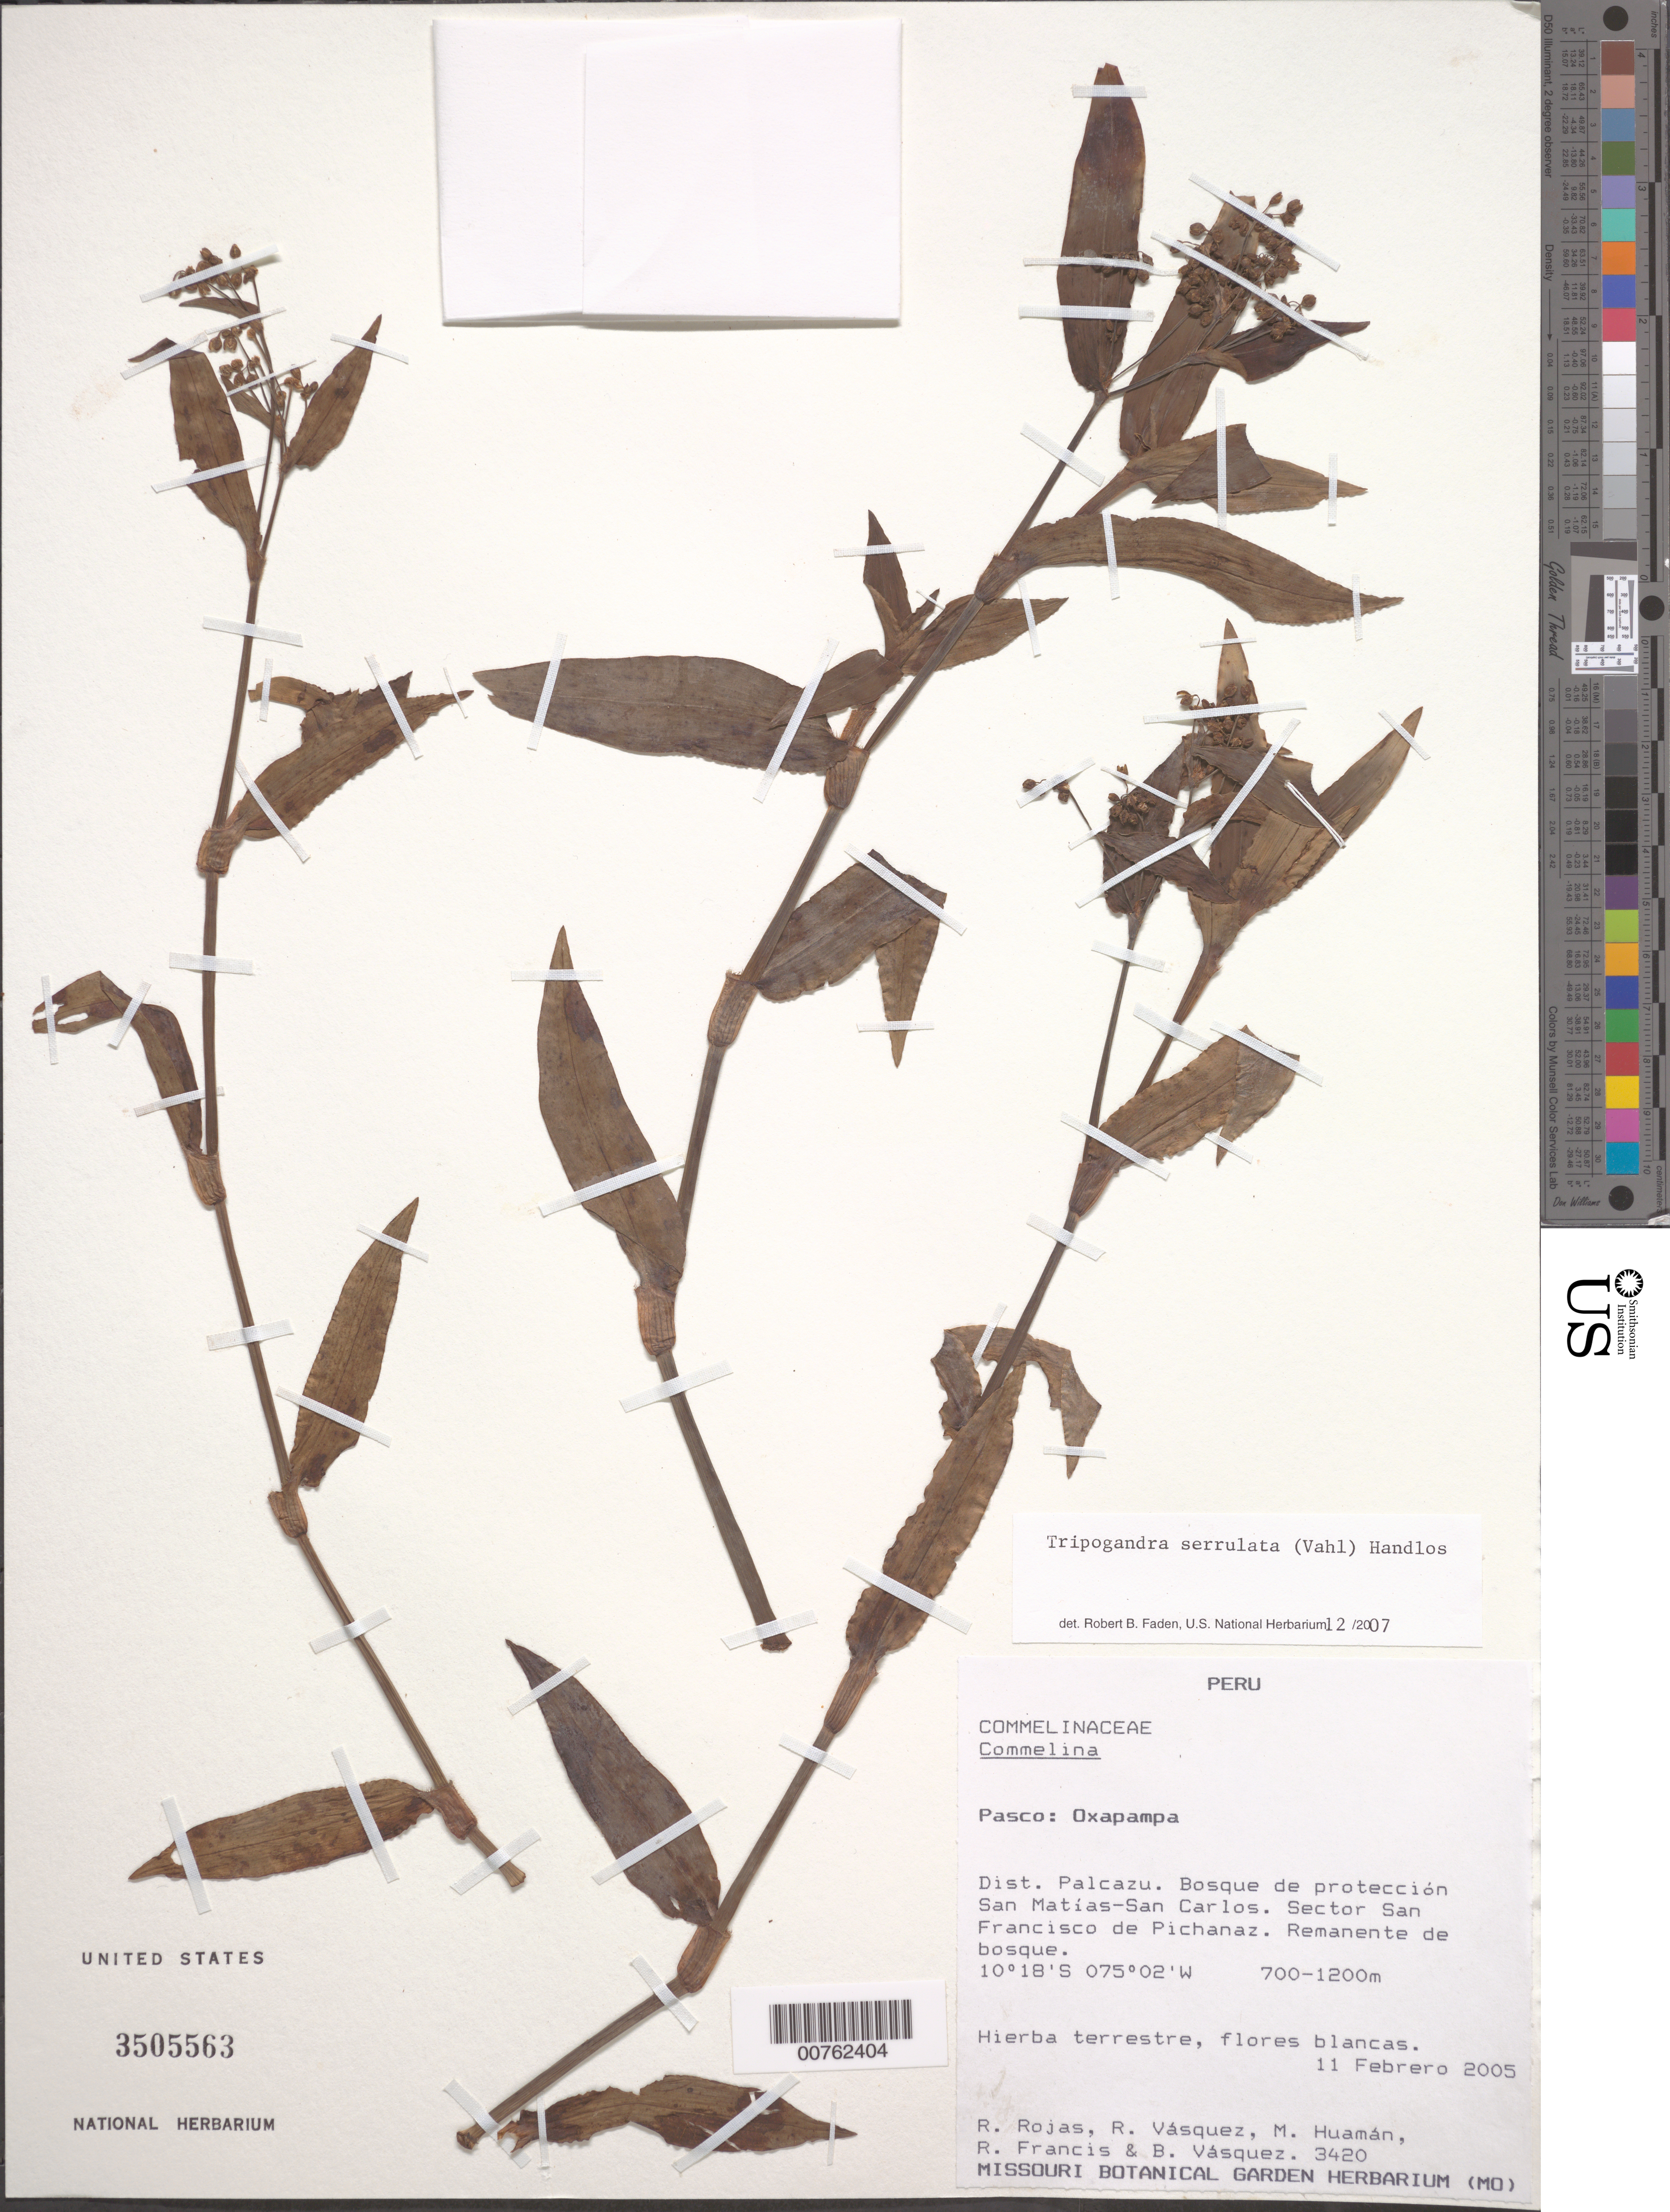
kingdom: Plantae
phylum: Tracheophyta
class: Liliopsida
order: Commelinales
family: Commelinaceae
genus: Tripogandra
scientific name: Tripogandra serrulata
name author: (Vahl) Handlos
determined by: Faden, Robert B., (US), Smithsonian Institution - National Museum of Natural History (UNITED STATES)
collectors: R. Rojas, R. Vasquez, M. Huamán, R. Francis & B. Vasquez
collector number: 3420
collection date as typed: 11 Feb 2005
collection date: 2005-02-11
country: Peru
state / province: Pasco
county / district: Oxapampa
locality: Dist. Palcazu. Bosue de proteccion San Matias-San Carlos. Sector San Francisco de Pichanaz.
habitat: Remanente de bosque.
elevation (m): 700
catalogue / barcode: US 3505563